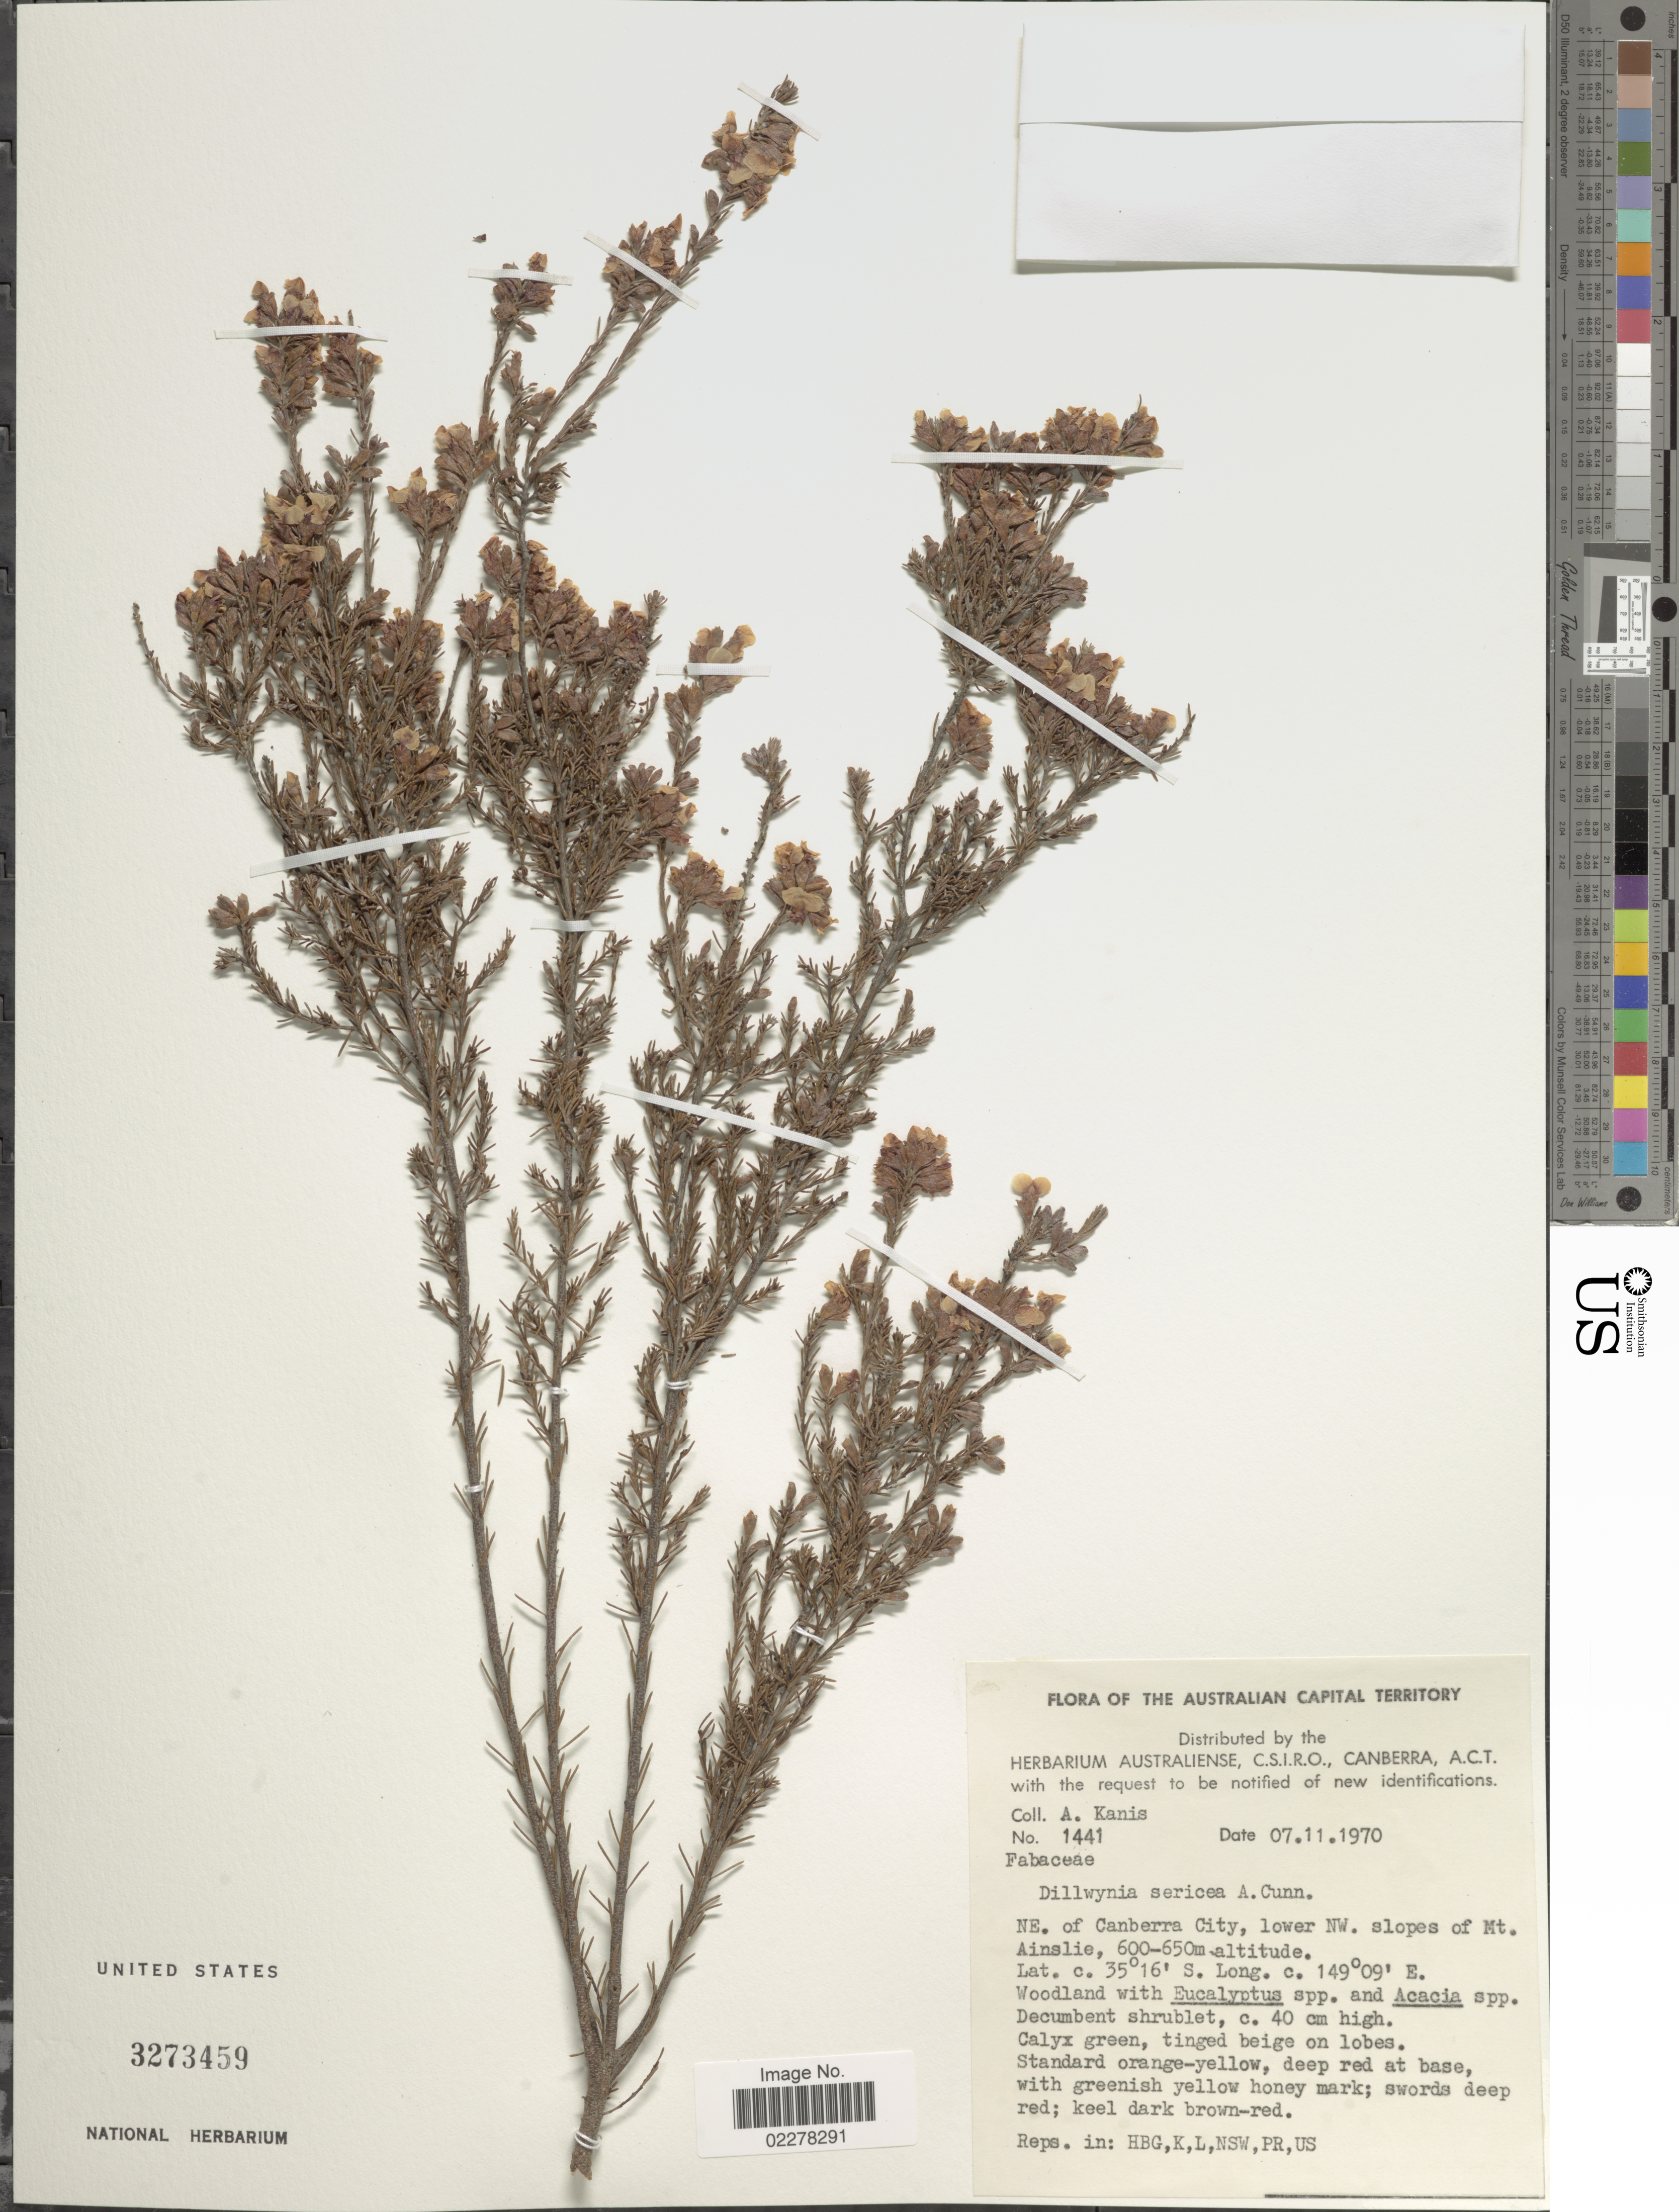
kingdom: Plantae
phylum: Tracheophyta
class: Magnoliopsida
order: Fabales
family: Fabaceae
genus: Dillwynia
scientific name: Dillwynia sericea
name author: A. Cunn.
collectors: A. Kanis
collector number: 1441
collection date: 1970-11-07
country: Australia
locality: Australian Capital Territory. NE. of Canberra City, lower NW. slopes of Mt. Ainslie.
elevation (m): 600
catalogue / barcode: US 3273459